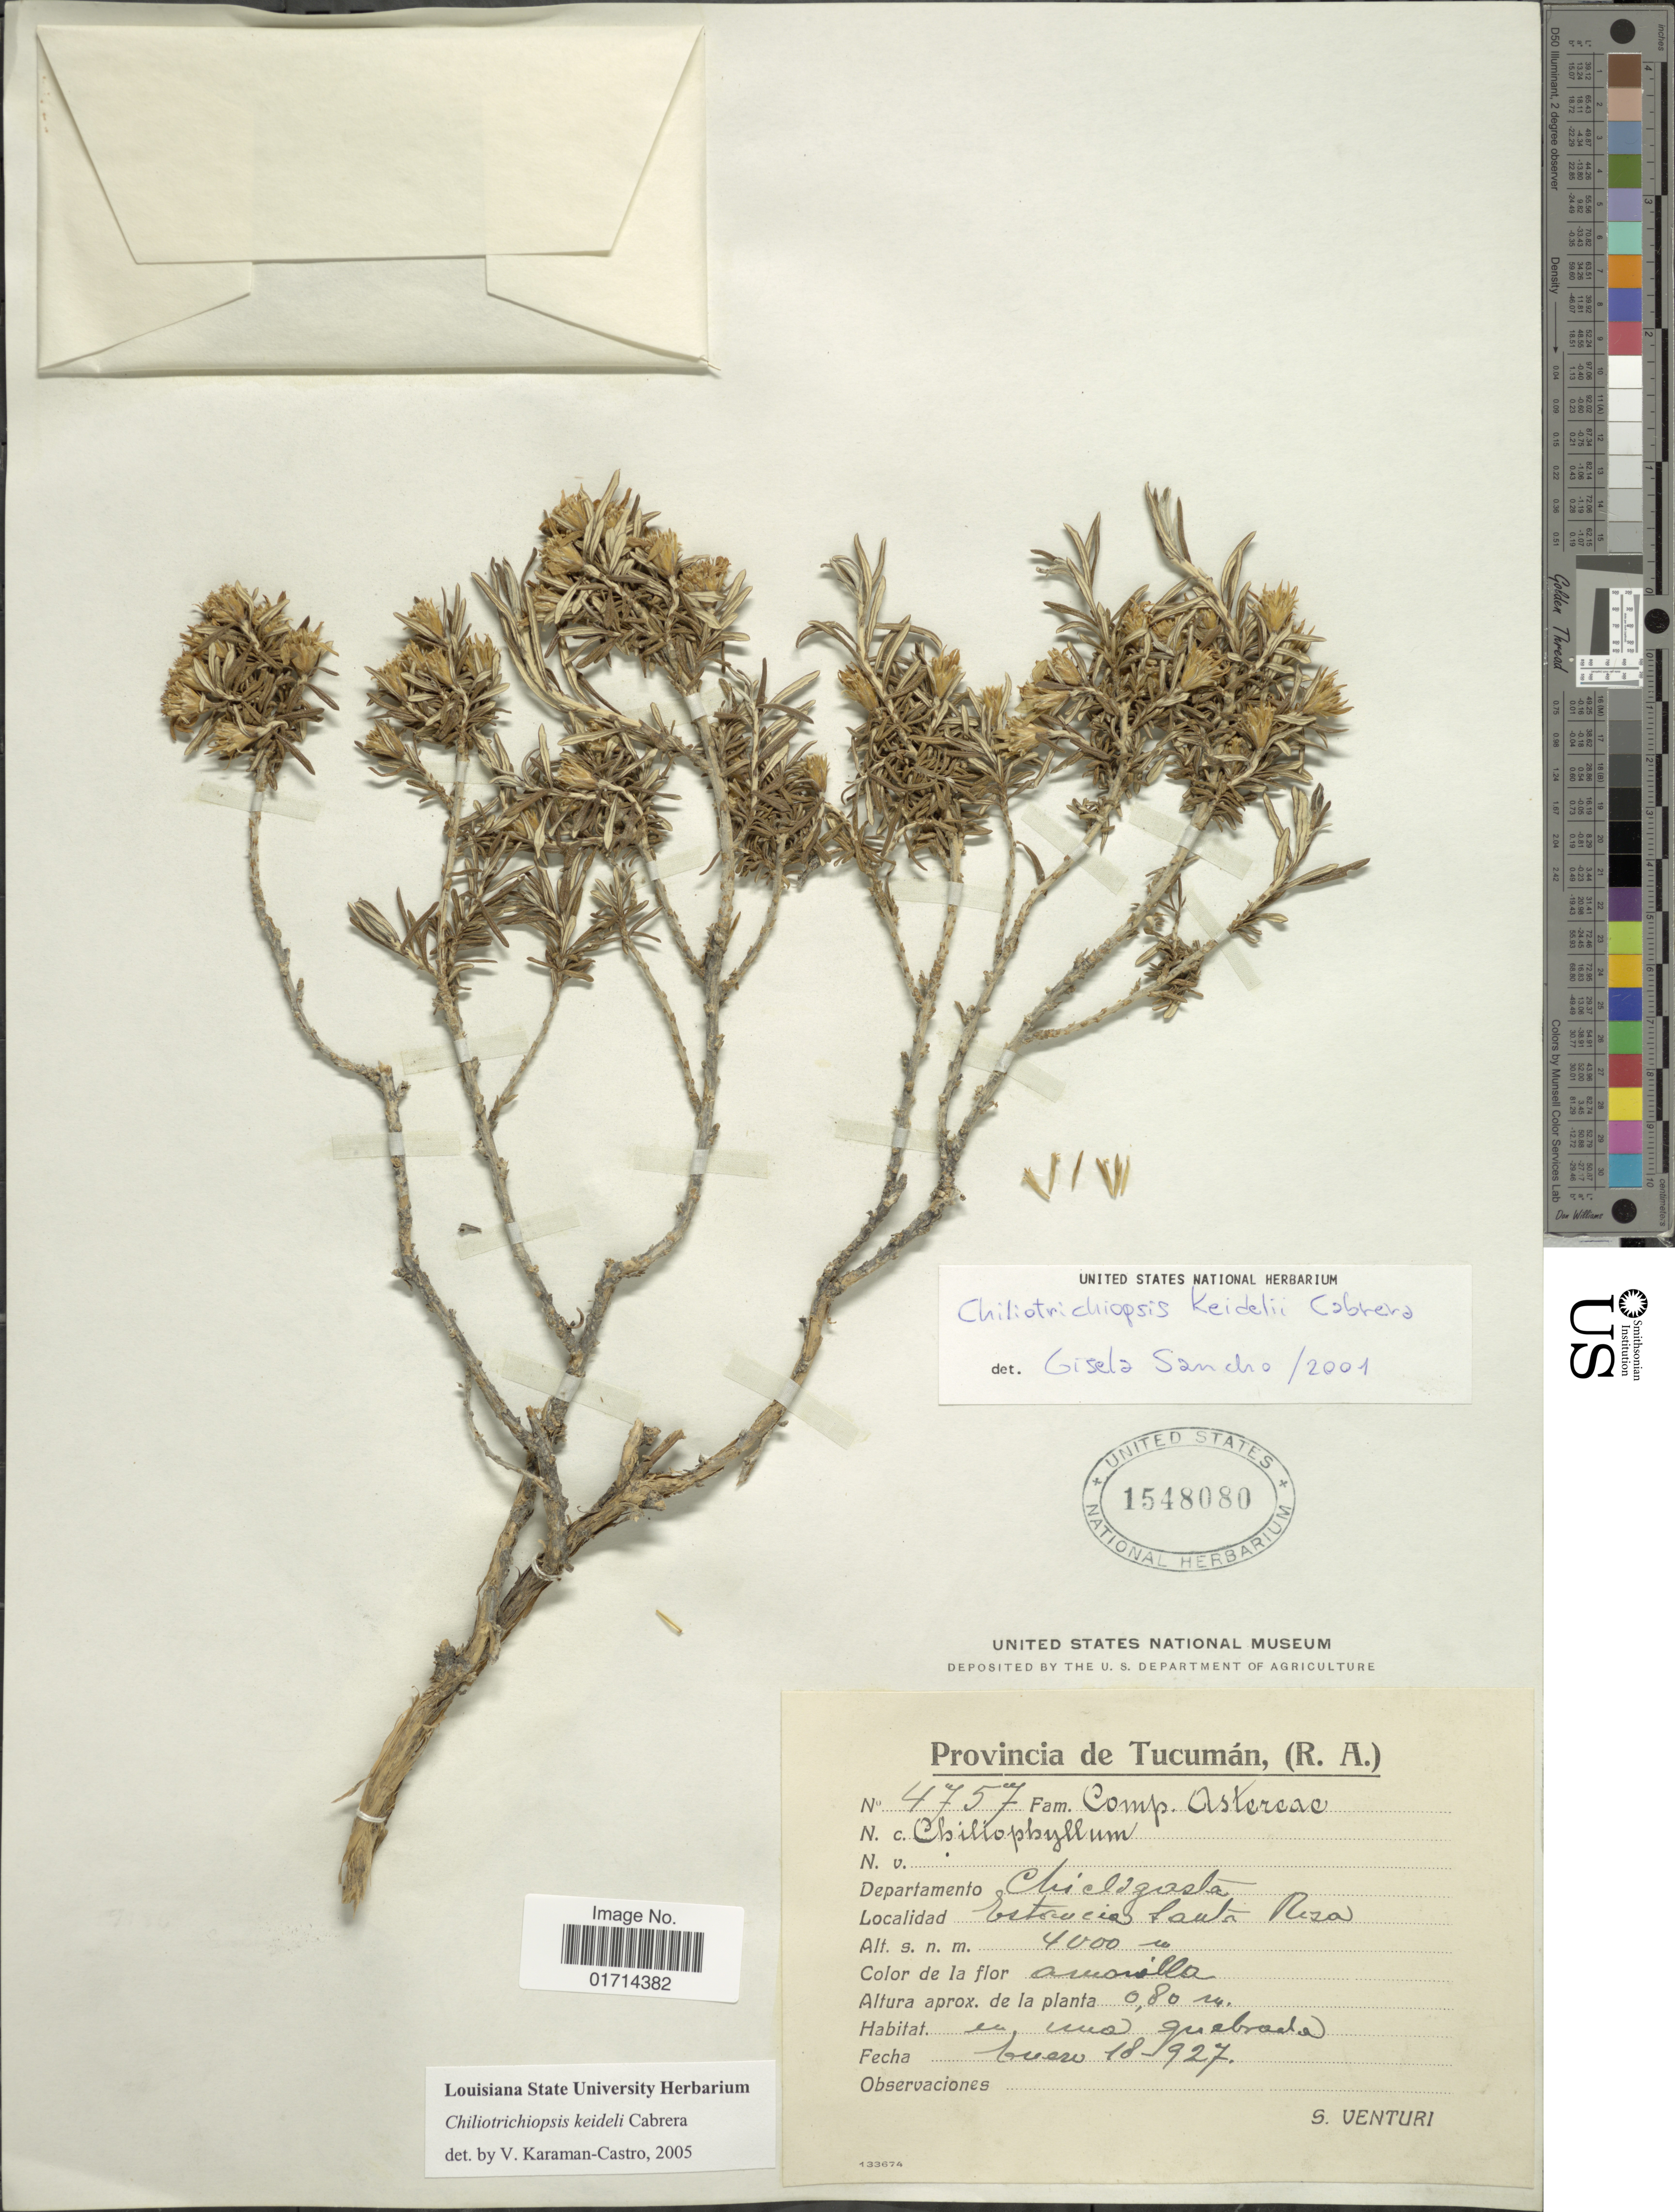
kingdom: Plantae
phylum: Tracheophyta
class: Magnoliopsida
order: Asterales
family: Asteraceae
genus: Chiliotrichiopsis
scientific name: Chiliotrichiopsis keideli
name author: Cabrera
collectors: S. Venturi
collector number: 4757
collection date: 1929-02-18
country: Argentina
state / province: Tucuman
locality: Departamento Chicligosta, Estowecia Lawta Reza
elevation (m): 4000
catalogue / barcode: US 1548080